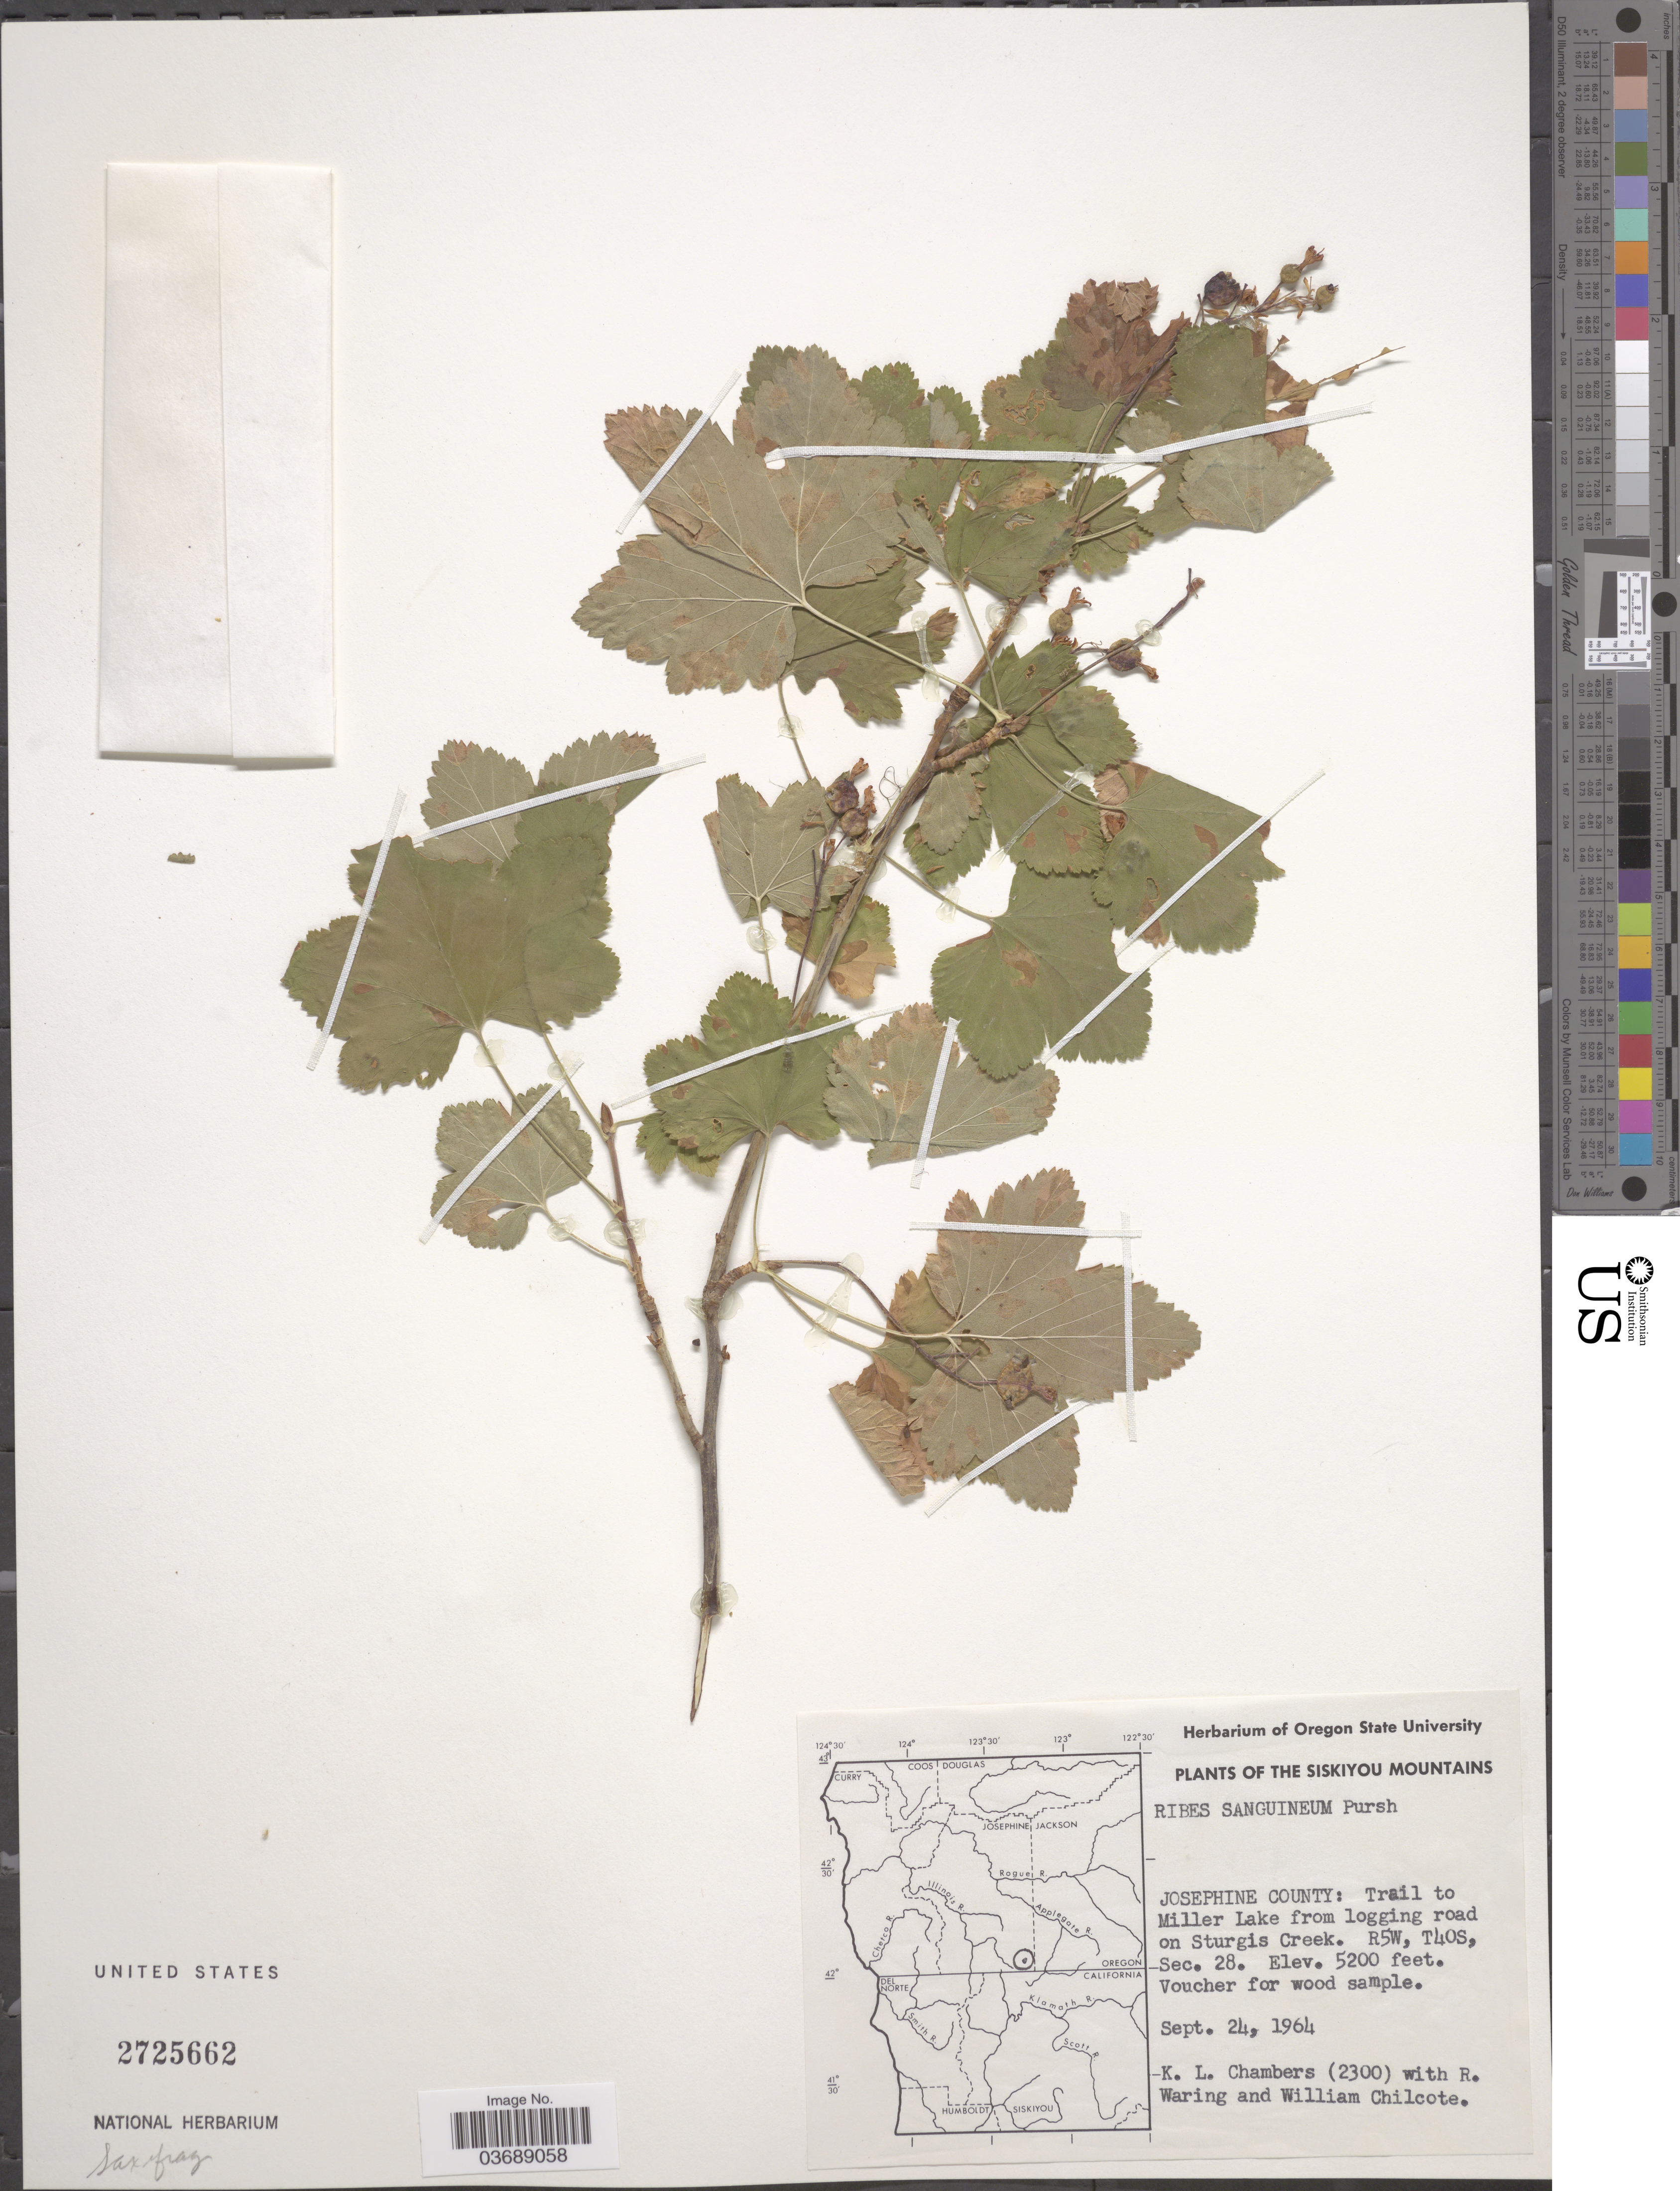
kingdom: Plantae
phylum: Tracheophyta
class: Magnoliopsida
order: Saxifragales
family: Grossulariaceae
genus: Ribes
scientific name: Ribes sanguineum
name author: Pursh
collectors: K. Chambers, R. Waring & W. Chilcote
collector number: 2300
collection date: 1964-09-24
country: United States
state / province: Oregon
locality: The Siskiyou Mountains. Josephine County: Trail to Miller Lake from logging road on Sturgis Creek. R5W, T40S, Sec. 28.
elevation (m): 1585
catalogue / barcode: US 2725662